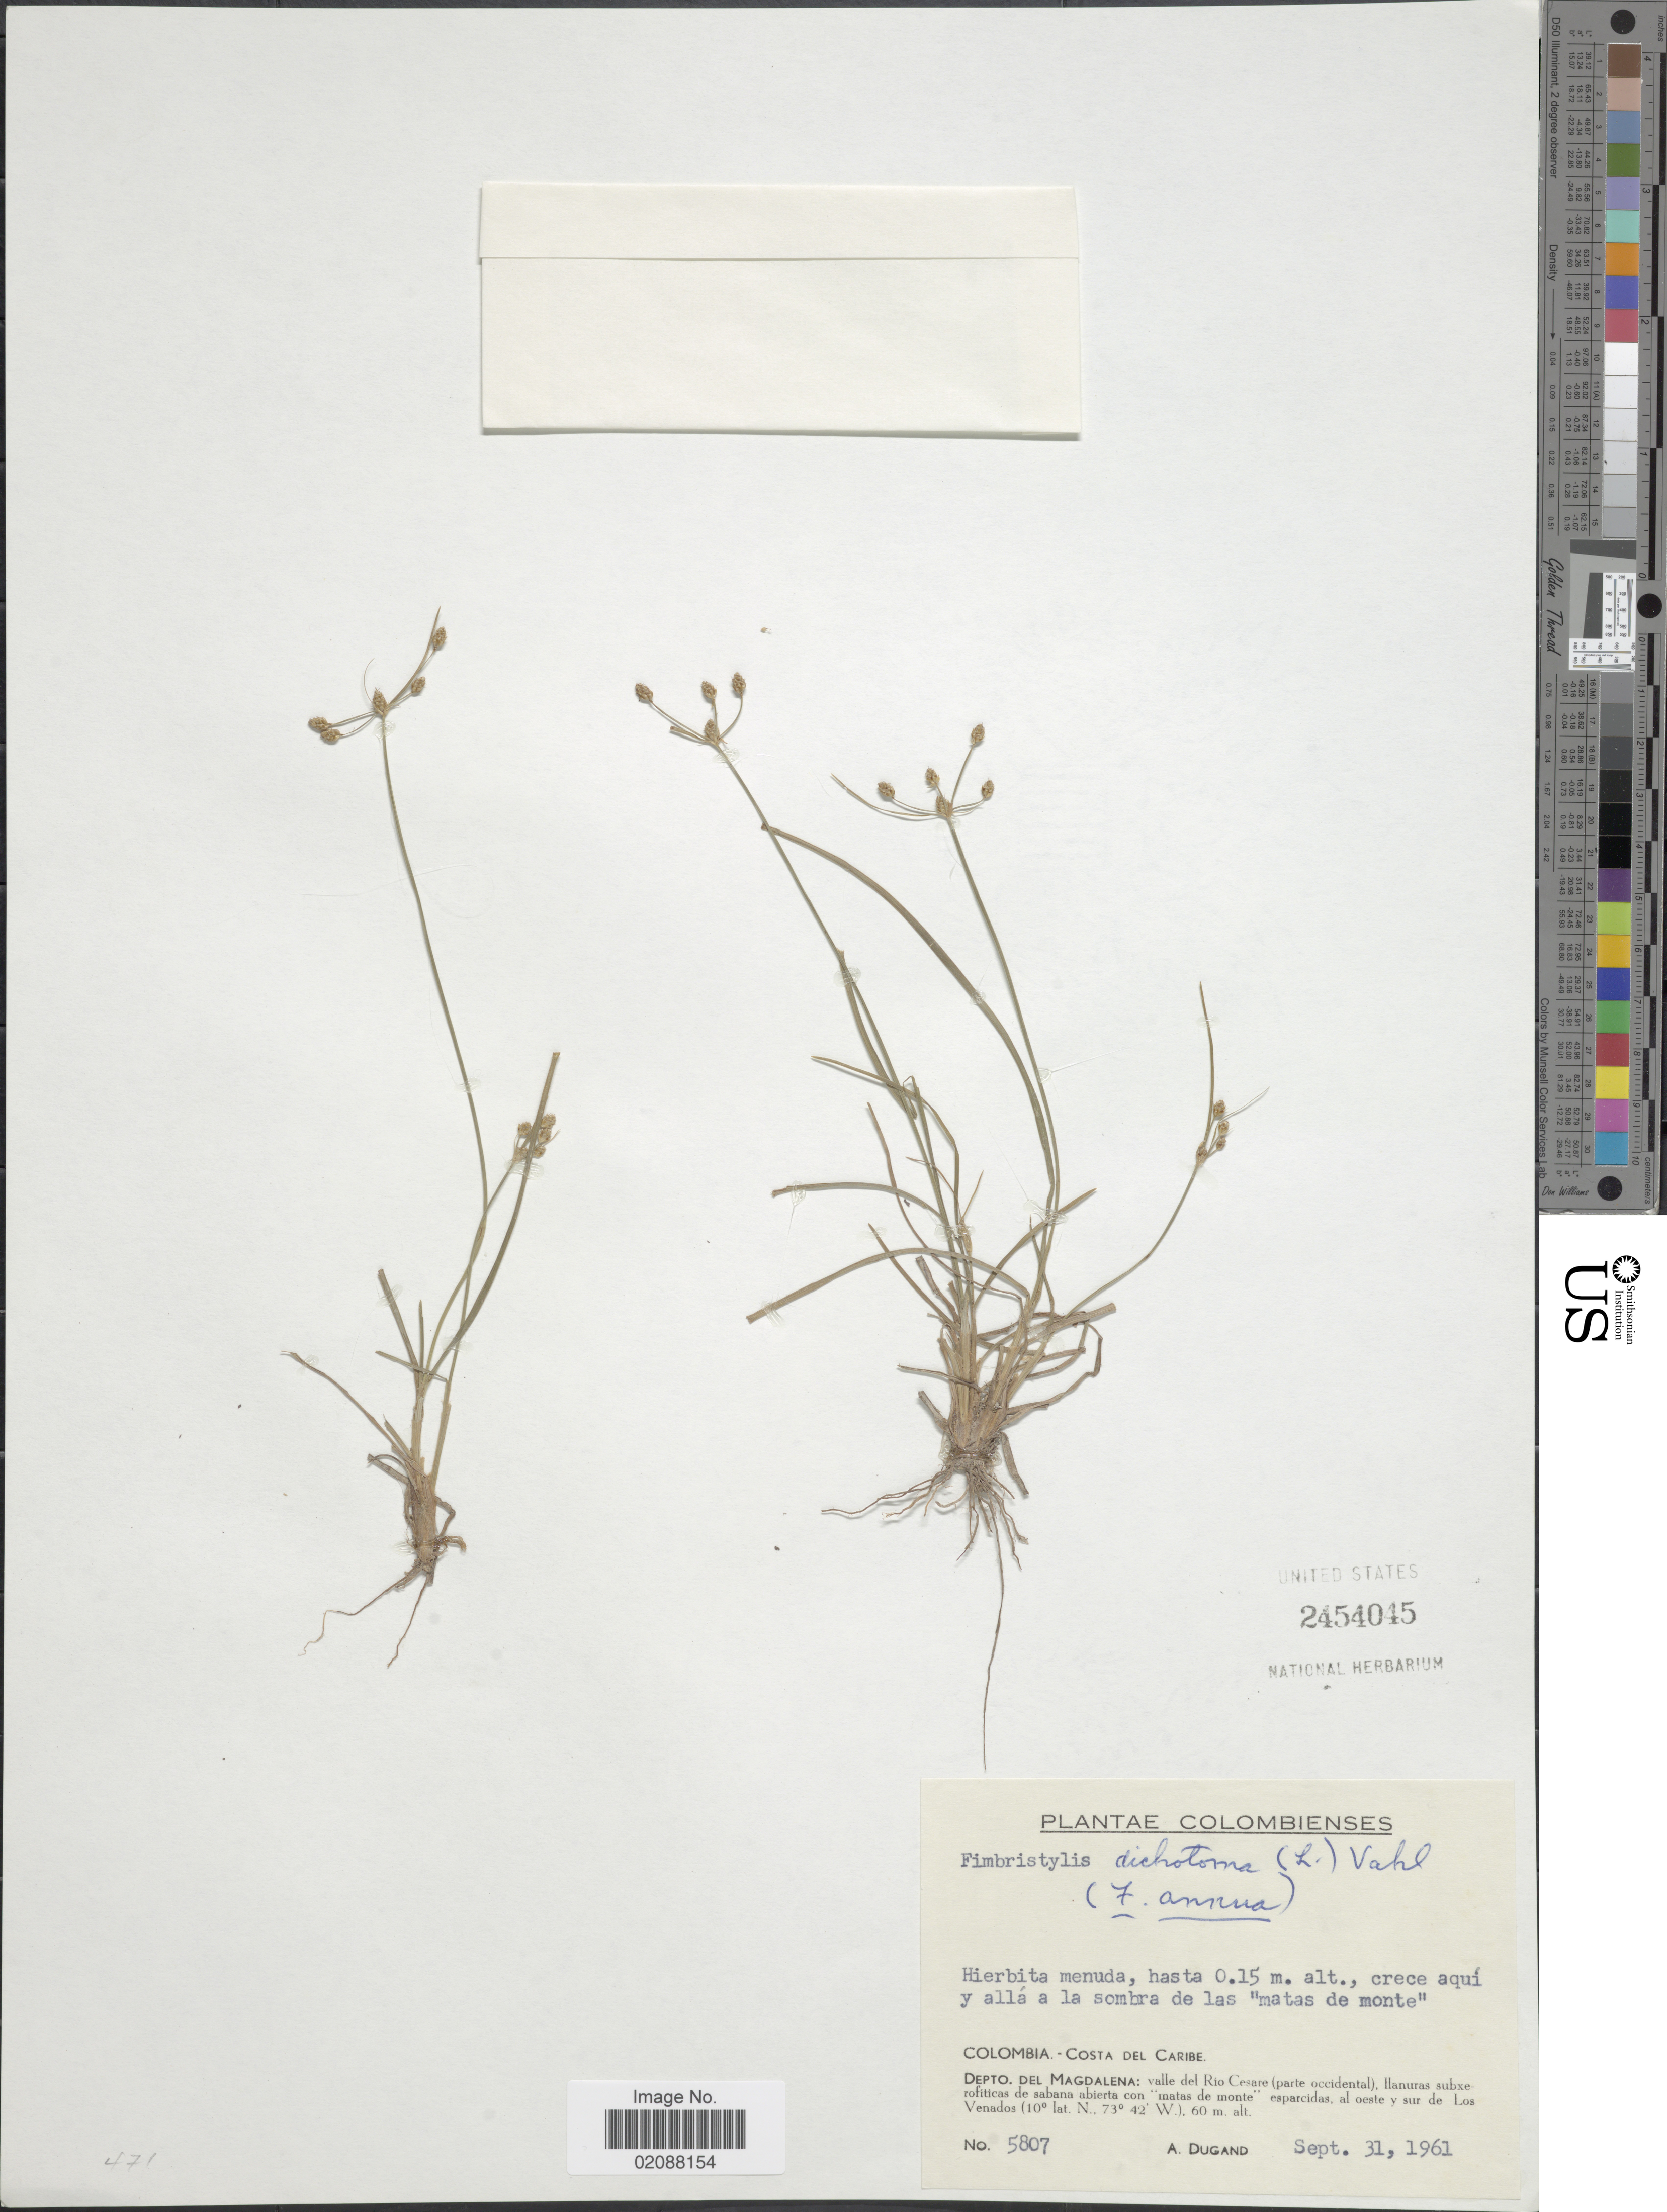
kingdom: Plantae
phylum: Tracheophyta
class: Liliopsida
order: Poales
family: Cyperaceae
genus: Fimbristylis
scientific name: Fimbristylis annua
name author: (All.) Roem. & Schult.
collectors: A. Dugand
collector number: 5807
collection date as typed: Transcribed d/m/y: 31/9/1961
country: Colombia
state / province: Magdalena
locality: Crece aqui y alla a la sombra de las "matas de monte", valle del Rio Cesate (parte occidental), llanuras subxe rofiticas de sabana abierta con "matas de monte", esparcidas, al oeste y sur de Los Vebados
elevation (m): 60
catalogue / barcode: US 2454045